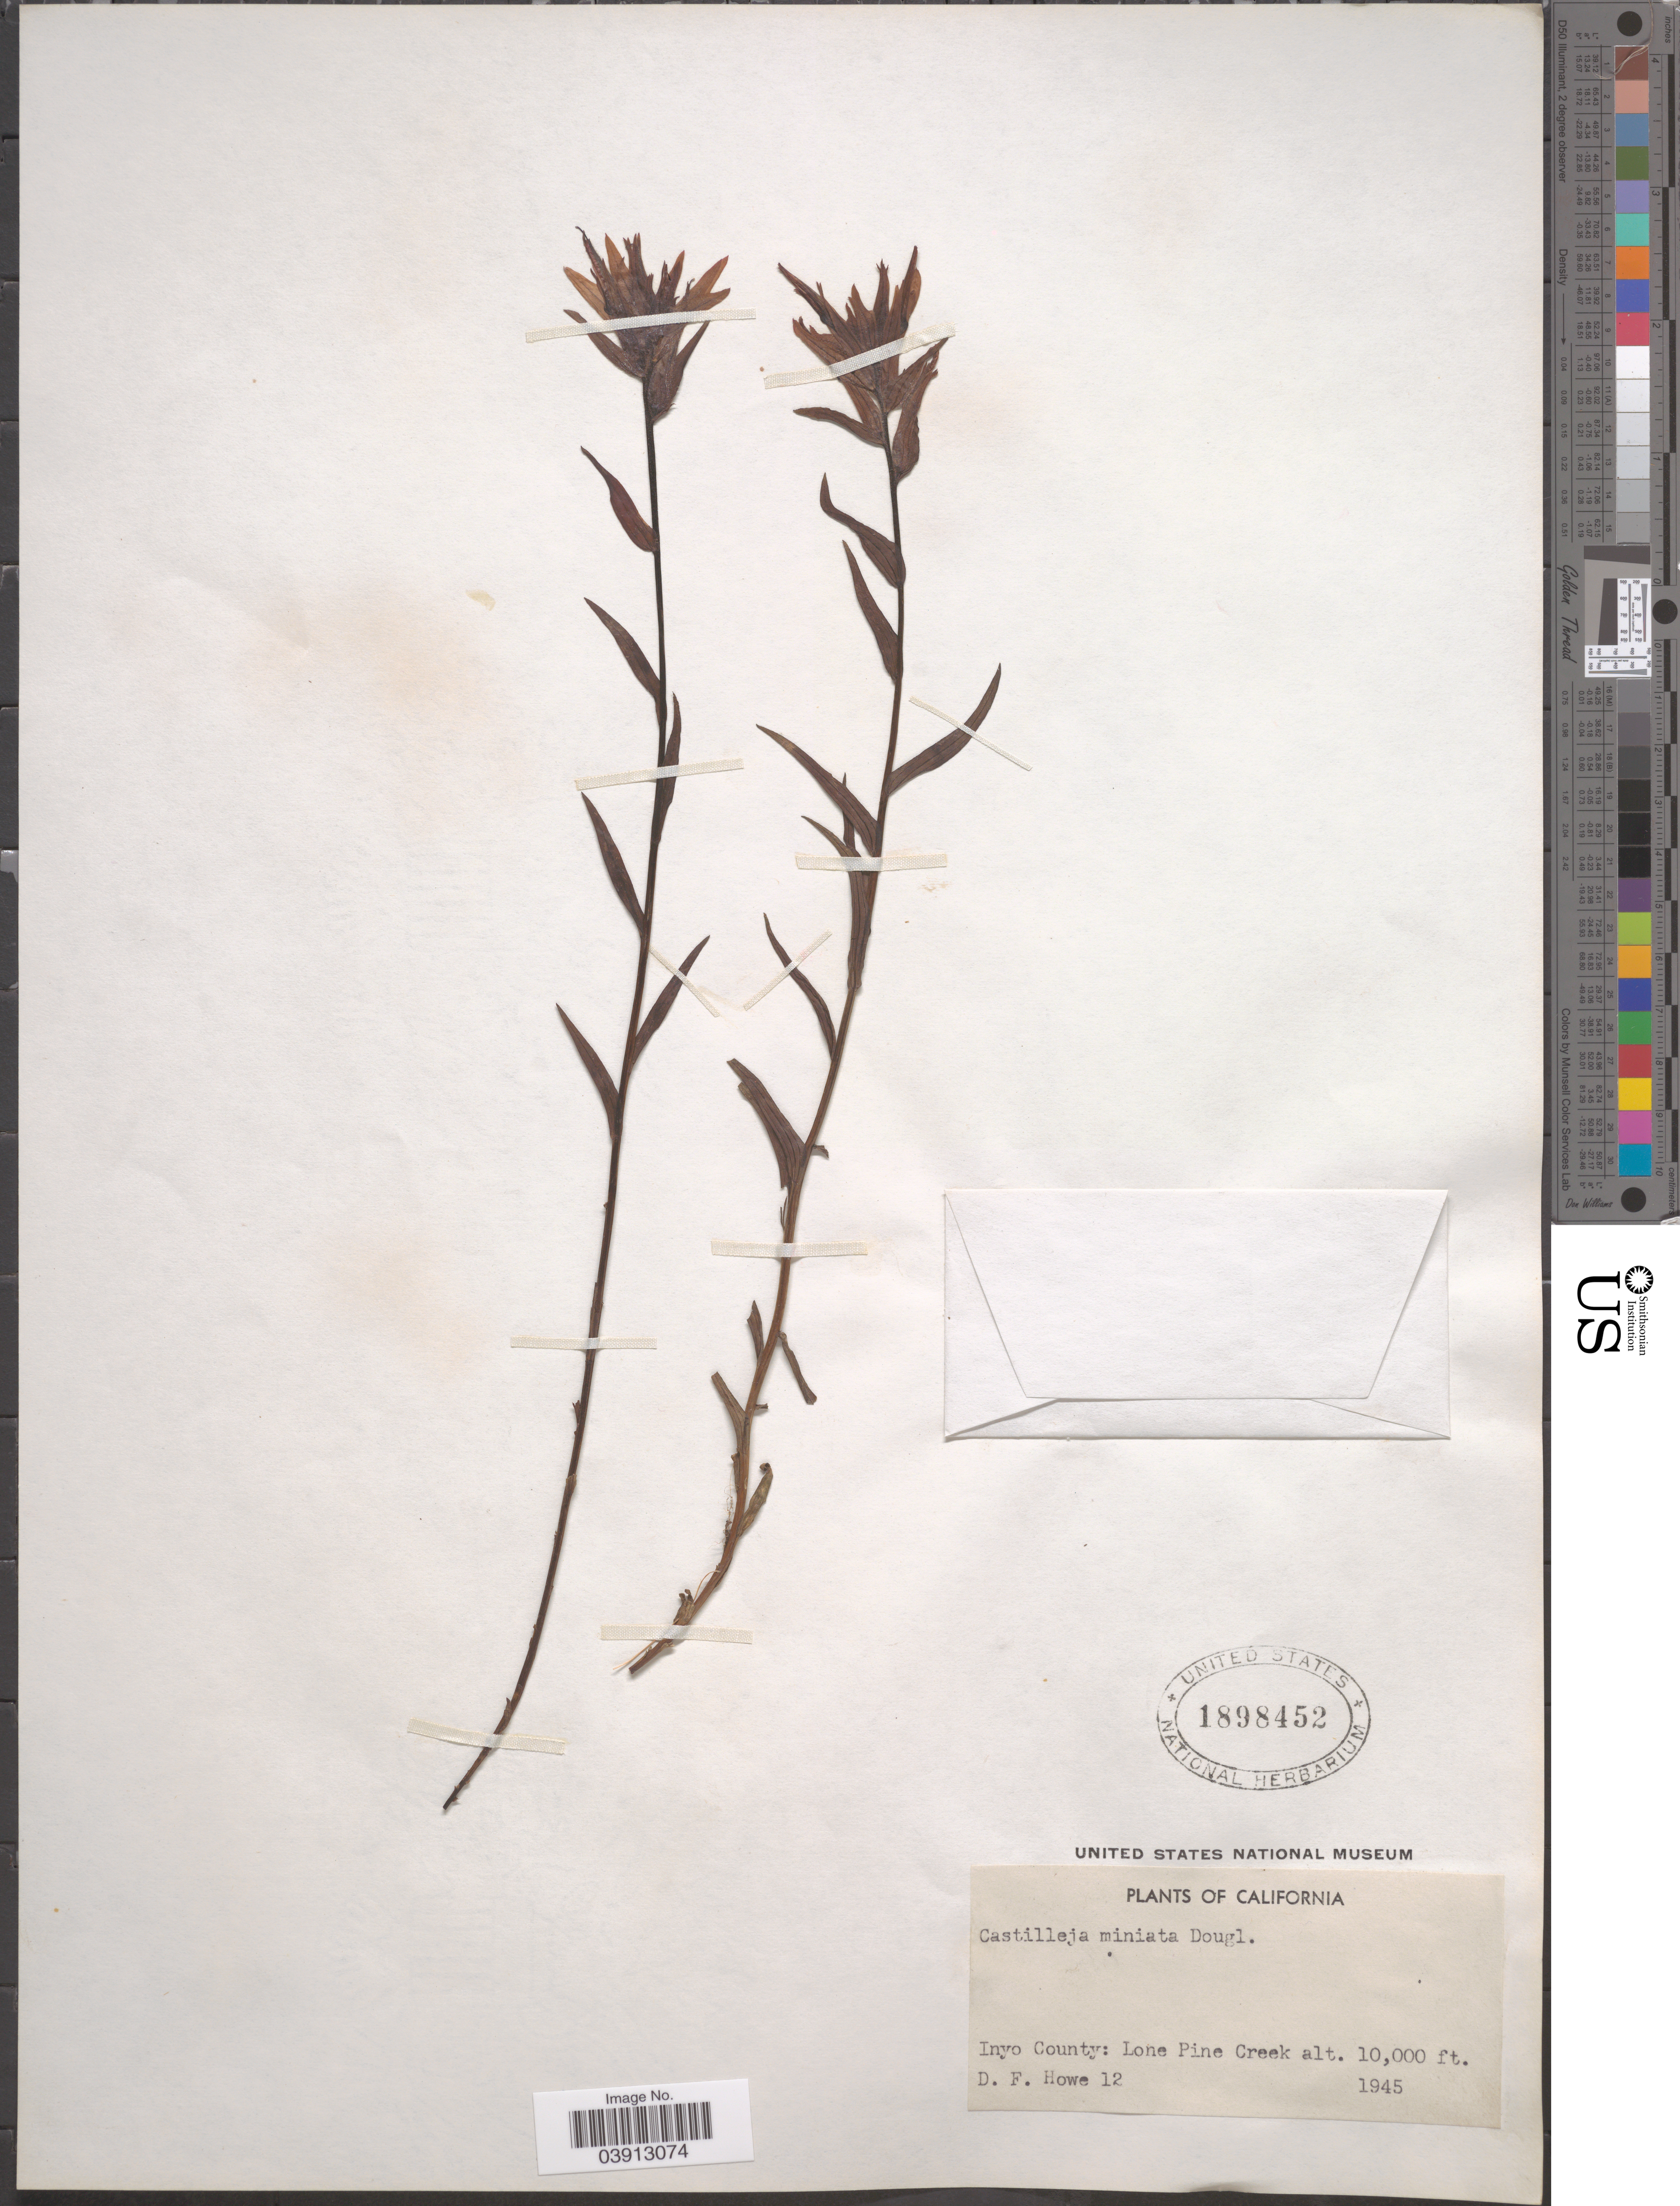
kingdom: Plantae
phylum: Tracheophyta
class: Magnoliopsida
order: Lamiales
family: Orobanchaceae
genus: Castilleja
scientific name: Castilleja miniata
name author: Douglas ex Hook.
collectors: D. Howe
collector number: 12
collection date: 1945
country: United States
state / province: California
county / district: Inyo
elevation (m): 3048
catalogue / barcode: US 1898452